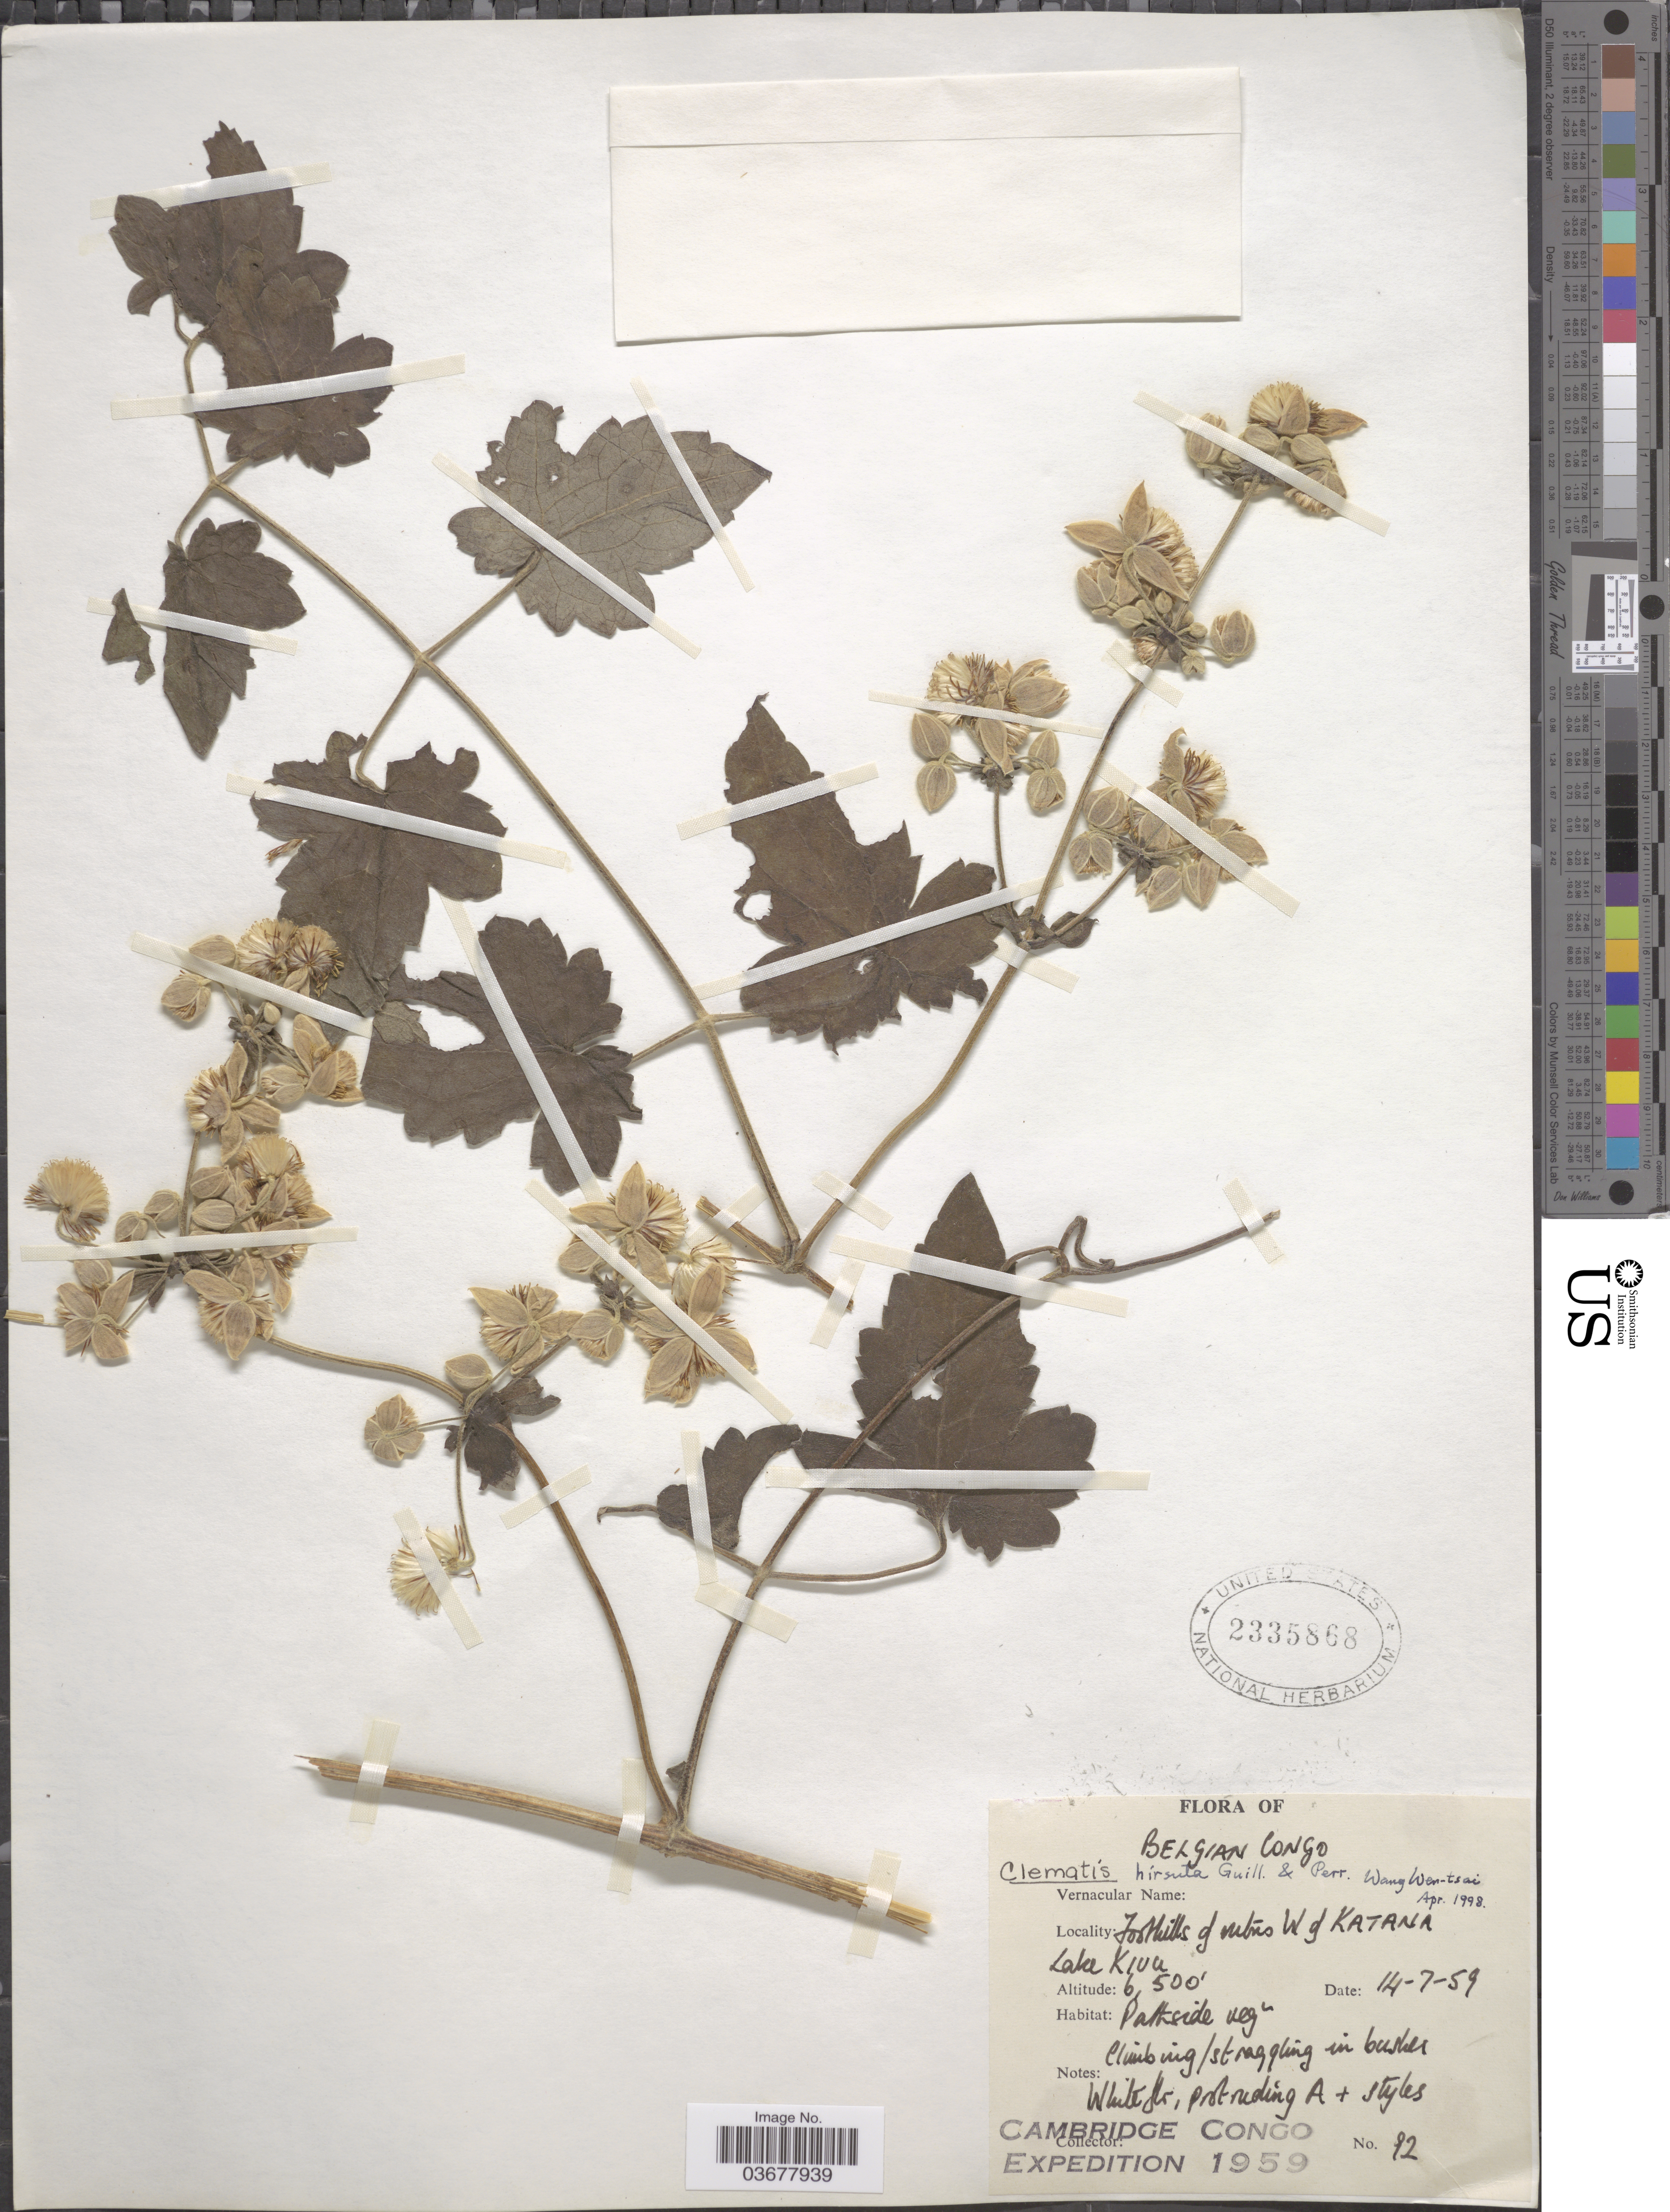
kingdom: Plantae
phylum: Tracheophyta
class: Magnoliopsida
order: Ranunculales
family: Ranunculaceae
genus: Clematis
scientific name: Clematis hirsuta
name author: Guill. & Perr.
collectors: Cambridge Congo Expedition 1959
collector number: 92*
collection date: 1959-07-14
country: Congo, Democratic Republic of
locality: Belgian Congo. Foothills of mtns W of Katana Lake Kivu.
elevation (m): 1981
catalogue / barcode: US 2335868